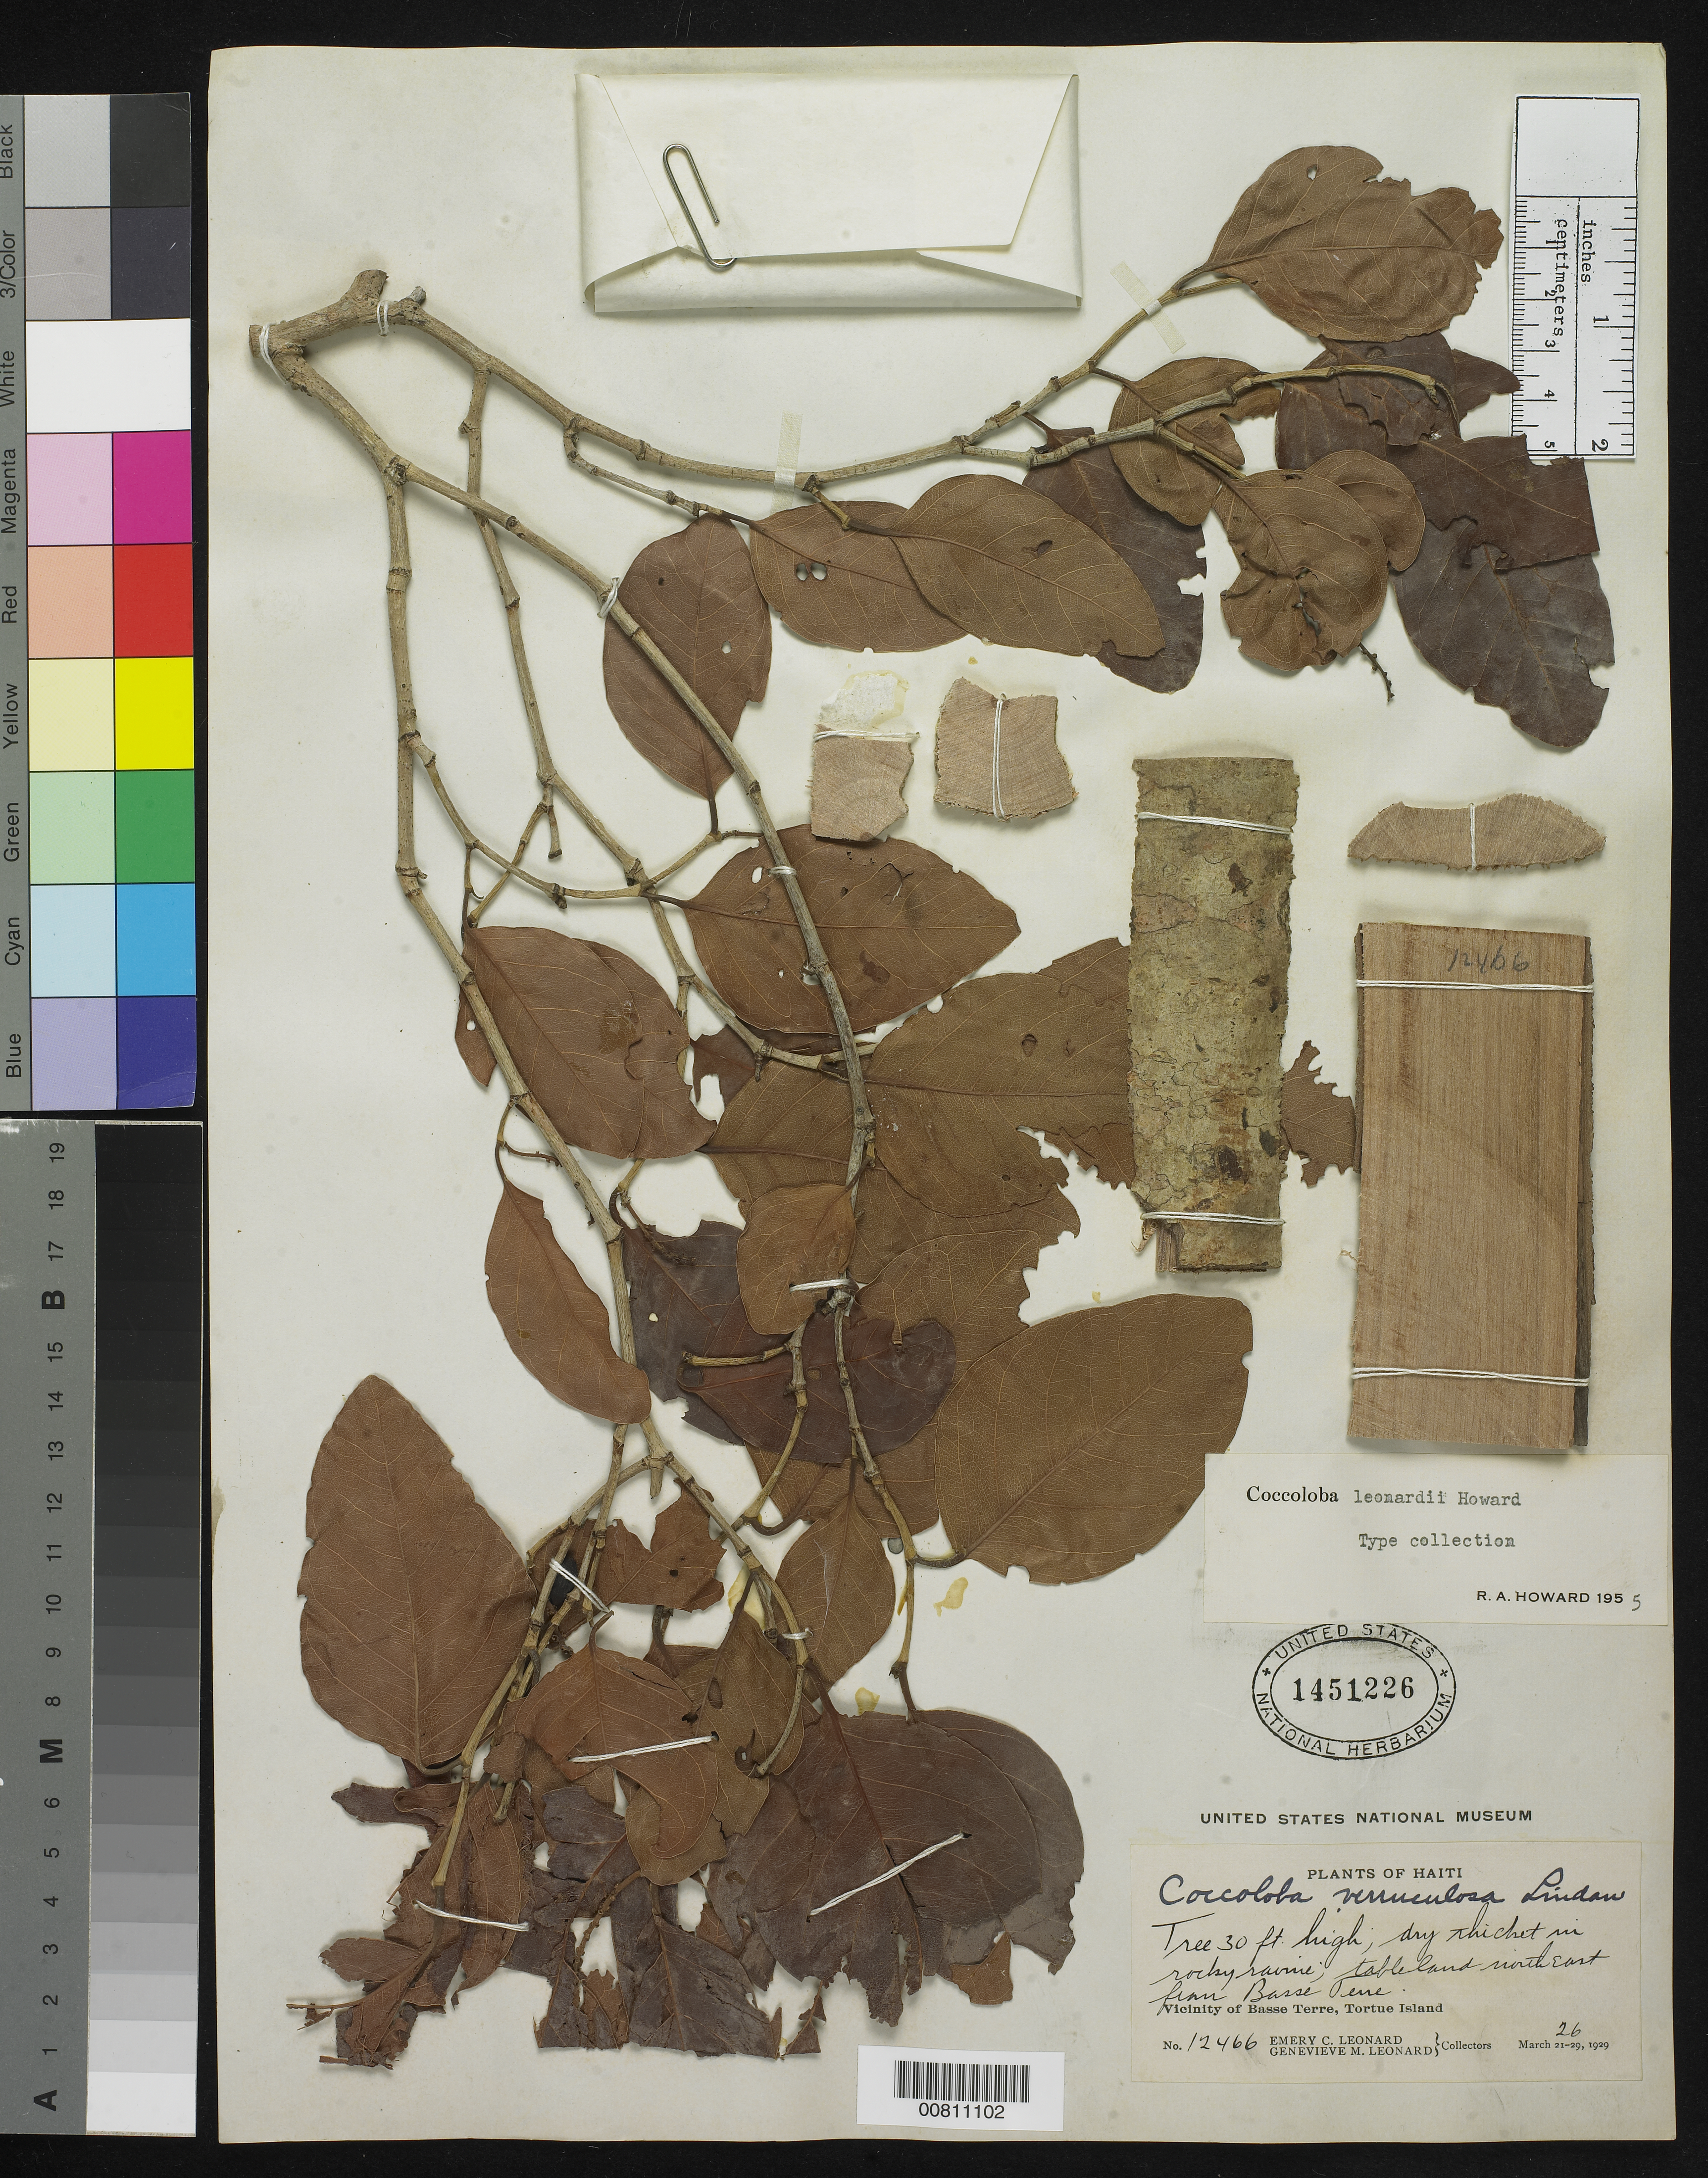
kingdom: Plantae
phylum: Tracheophyta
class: Magnoliopsida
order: Caryophyllales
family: Polygonaceae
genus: Coccoloba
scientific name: Coccoloba leonardii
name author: R.A. Howard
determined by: Howard, R. A.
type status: Isotype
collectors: E. C. Leonard & G. M. Leonard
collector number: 12466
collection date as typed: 26 Mar 1929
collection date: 1929-03-26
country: Haiti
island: Tortue Island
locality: Vicinity of Basse Terre, Tortue Island. Tableland northeast from Basse Terre.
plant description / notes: Holotype at A.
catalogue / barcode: US 1451226